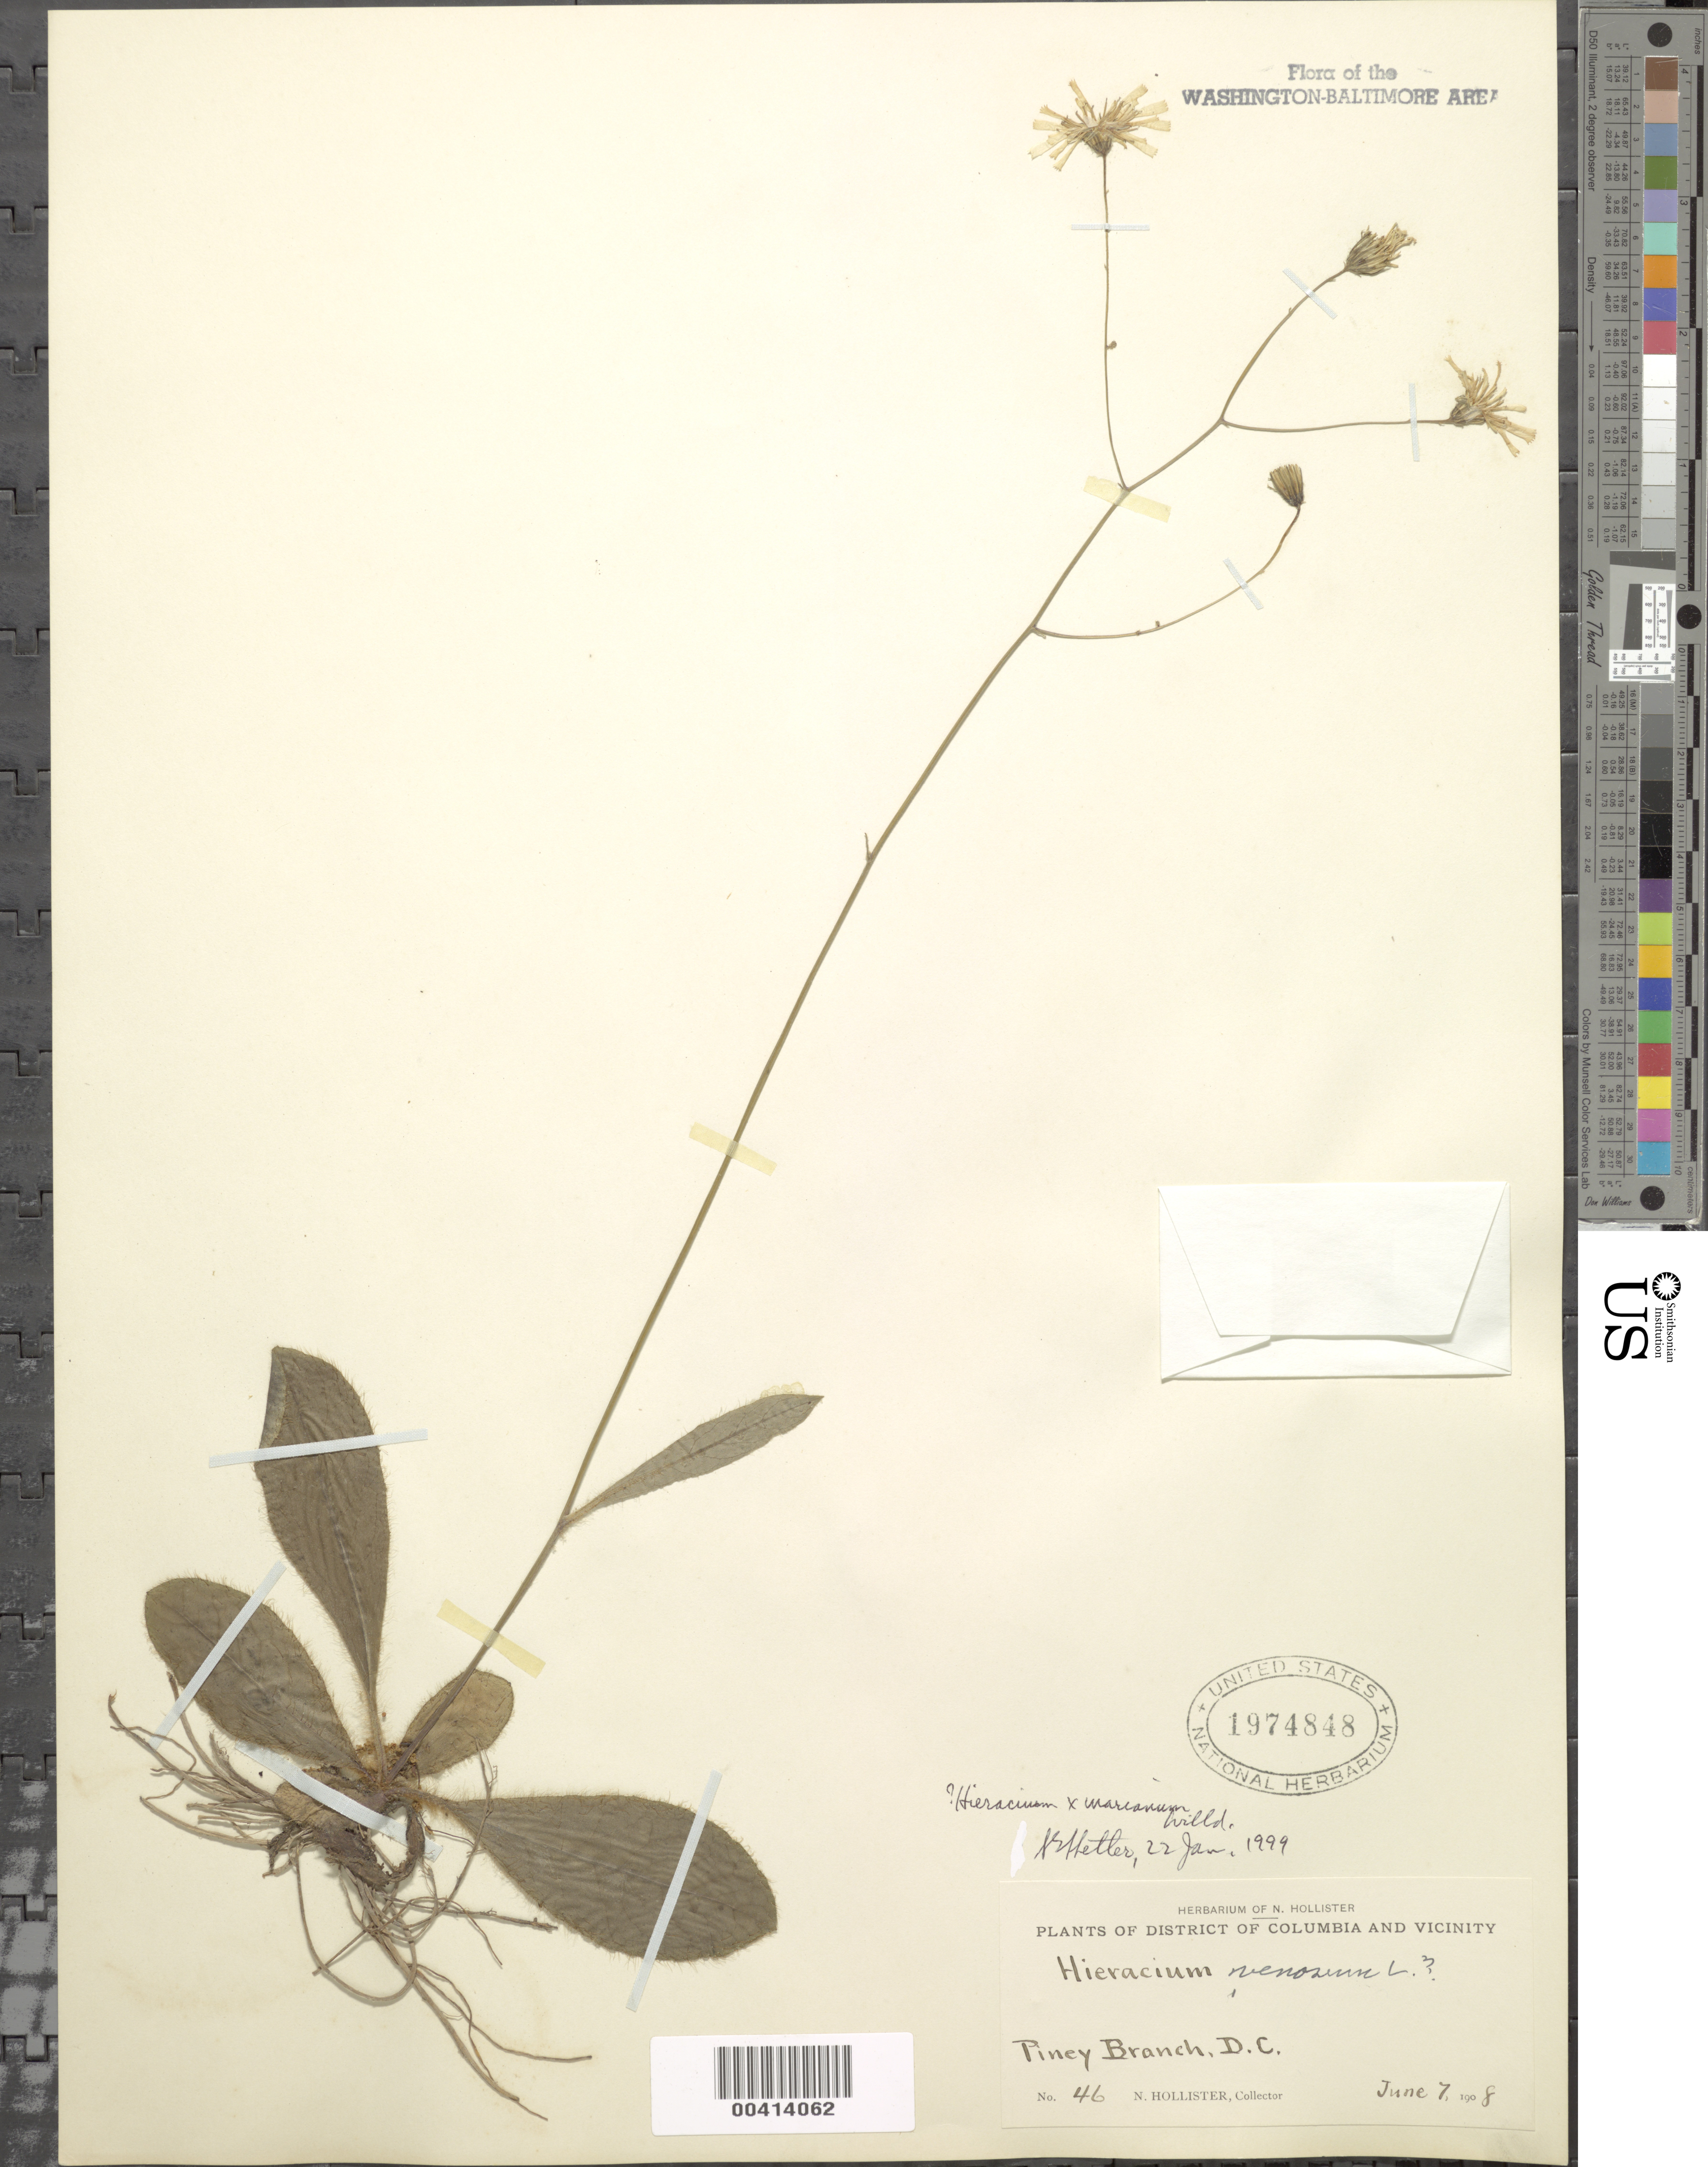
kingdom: Plantae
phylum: Tracheophyta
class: Magnoliopsida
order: Asterales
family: Asteraceae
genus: Hieracium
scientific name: Hieracium x marianum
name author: Willd.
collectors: N. Hollister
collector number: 46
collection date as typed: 07 Jun 1908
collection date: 1908-06-07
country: United States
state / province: District of Columbia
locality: Piney Branch Rock Creek Park & vicinity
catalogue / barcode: US 1974848